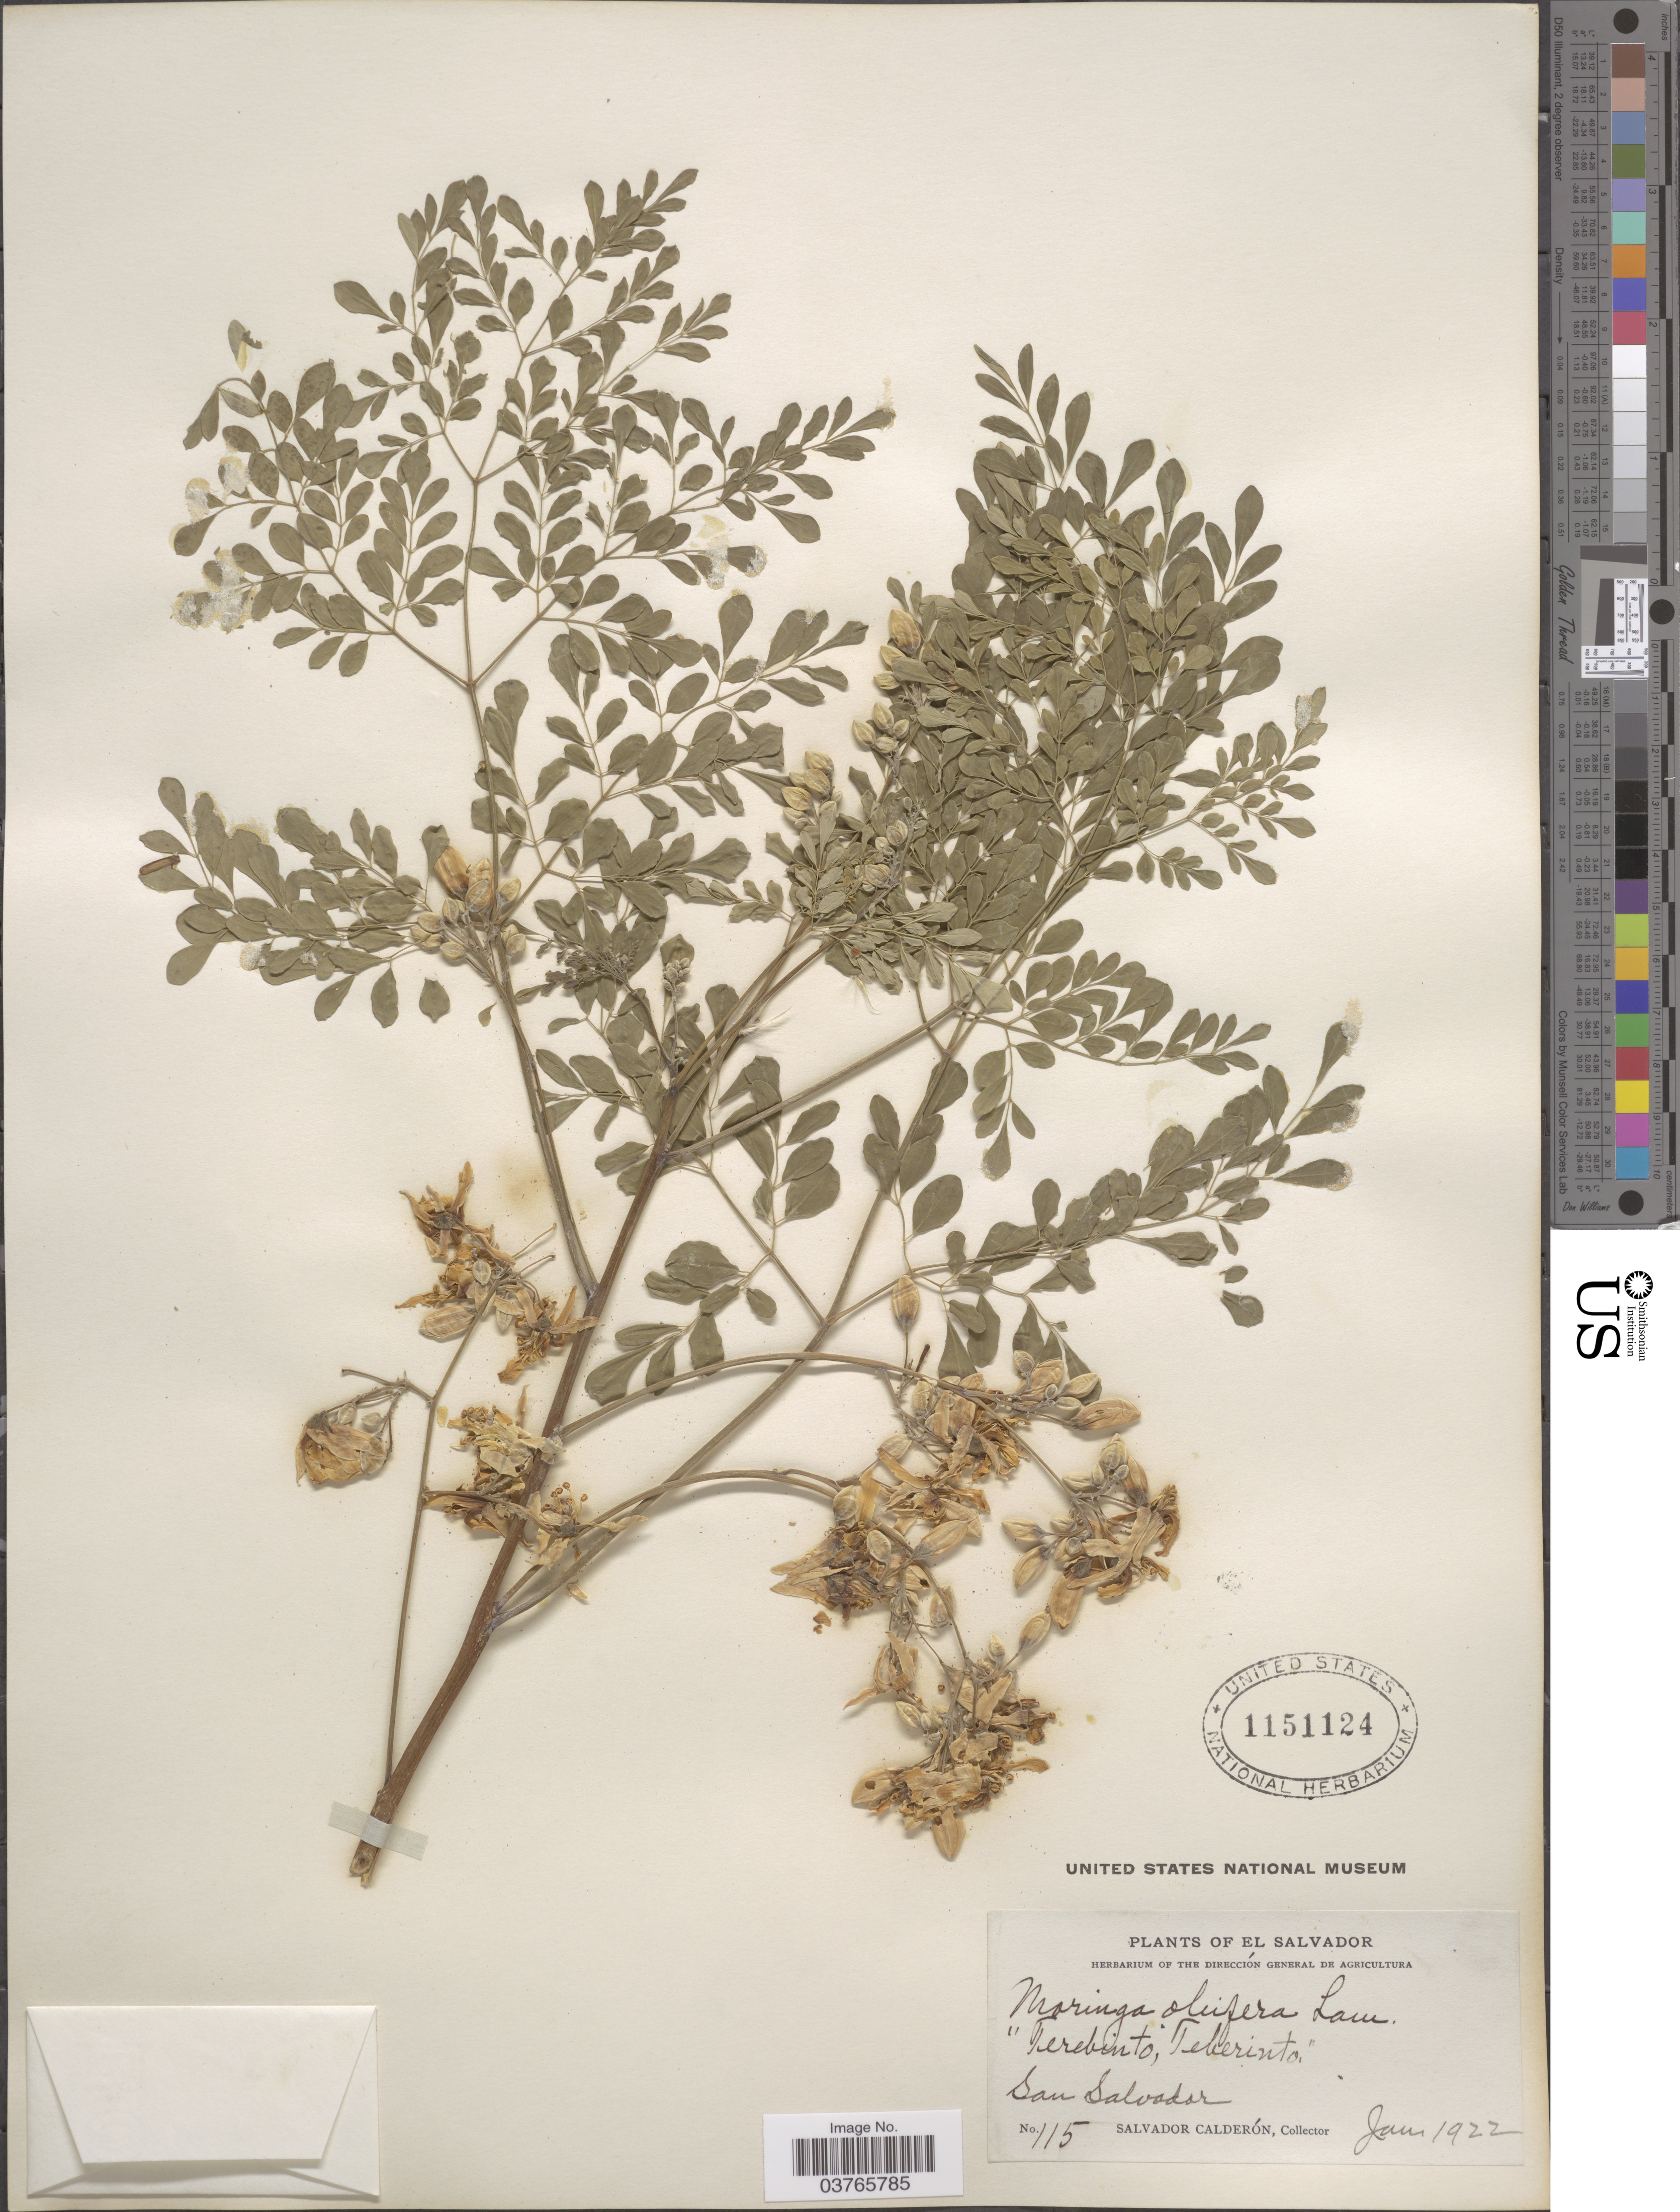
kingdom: Plantae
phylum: Tracheophyta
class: Magnoliopsida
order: Brassicales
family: Moringaceae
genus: Moringa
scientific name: Moringa oleifera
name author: Lam.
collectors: S. Calderón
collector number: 115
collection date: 1922-01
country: El Salvador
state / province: San Salvador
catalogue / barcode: US 1151124